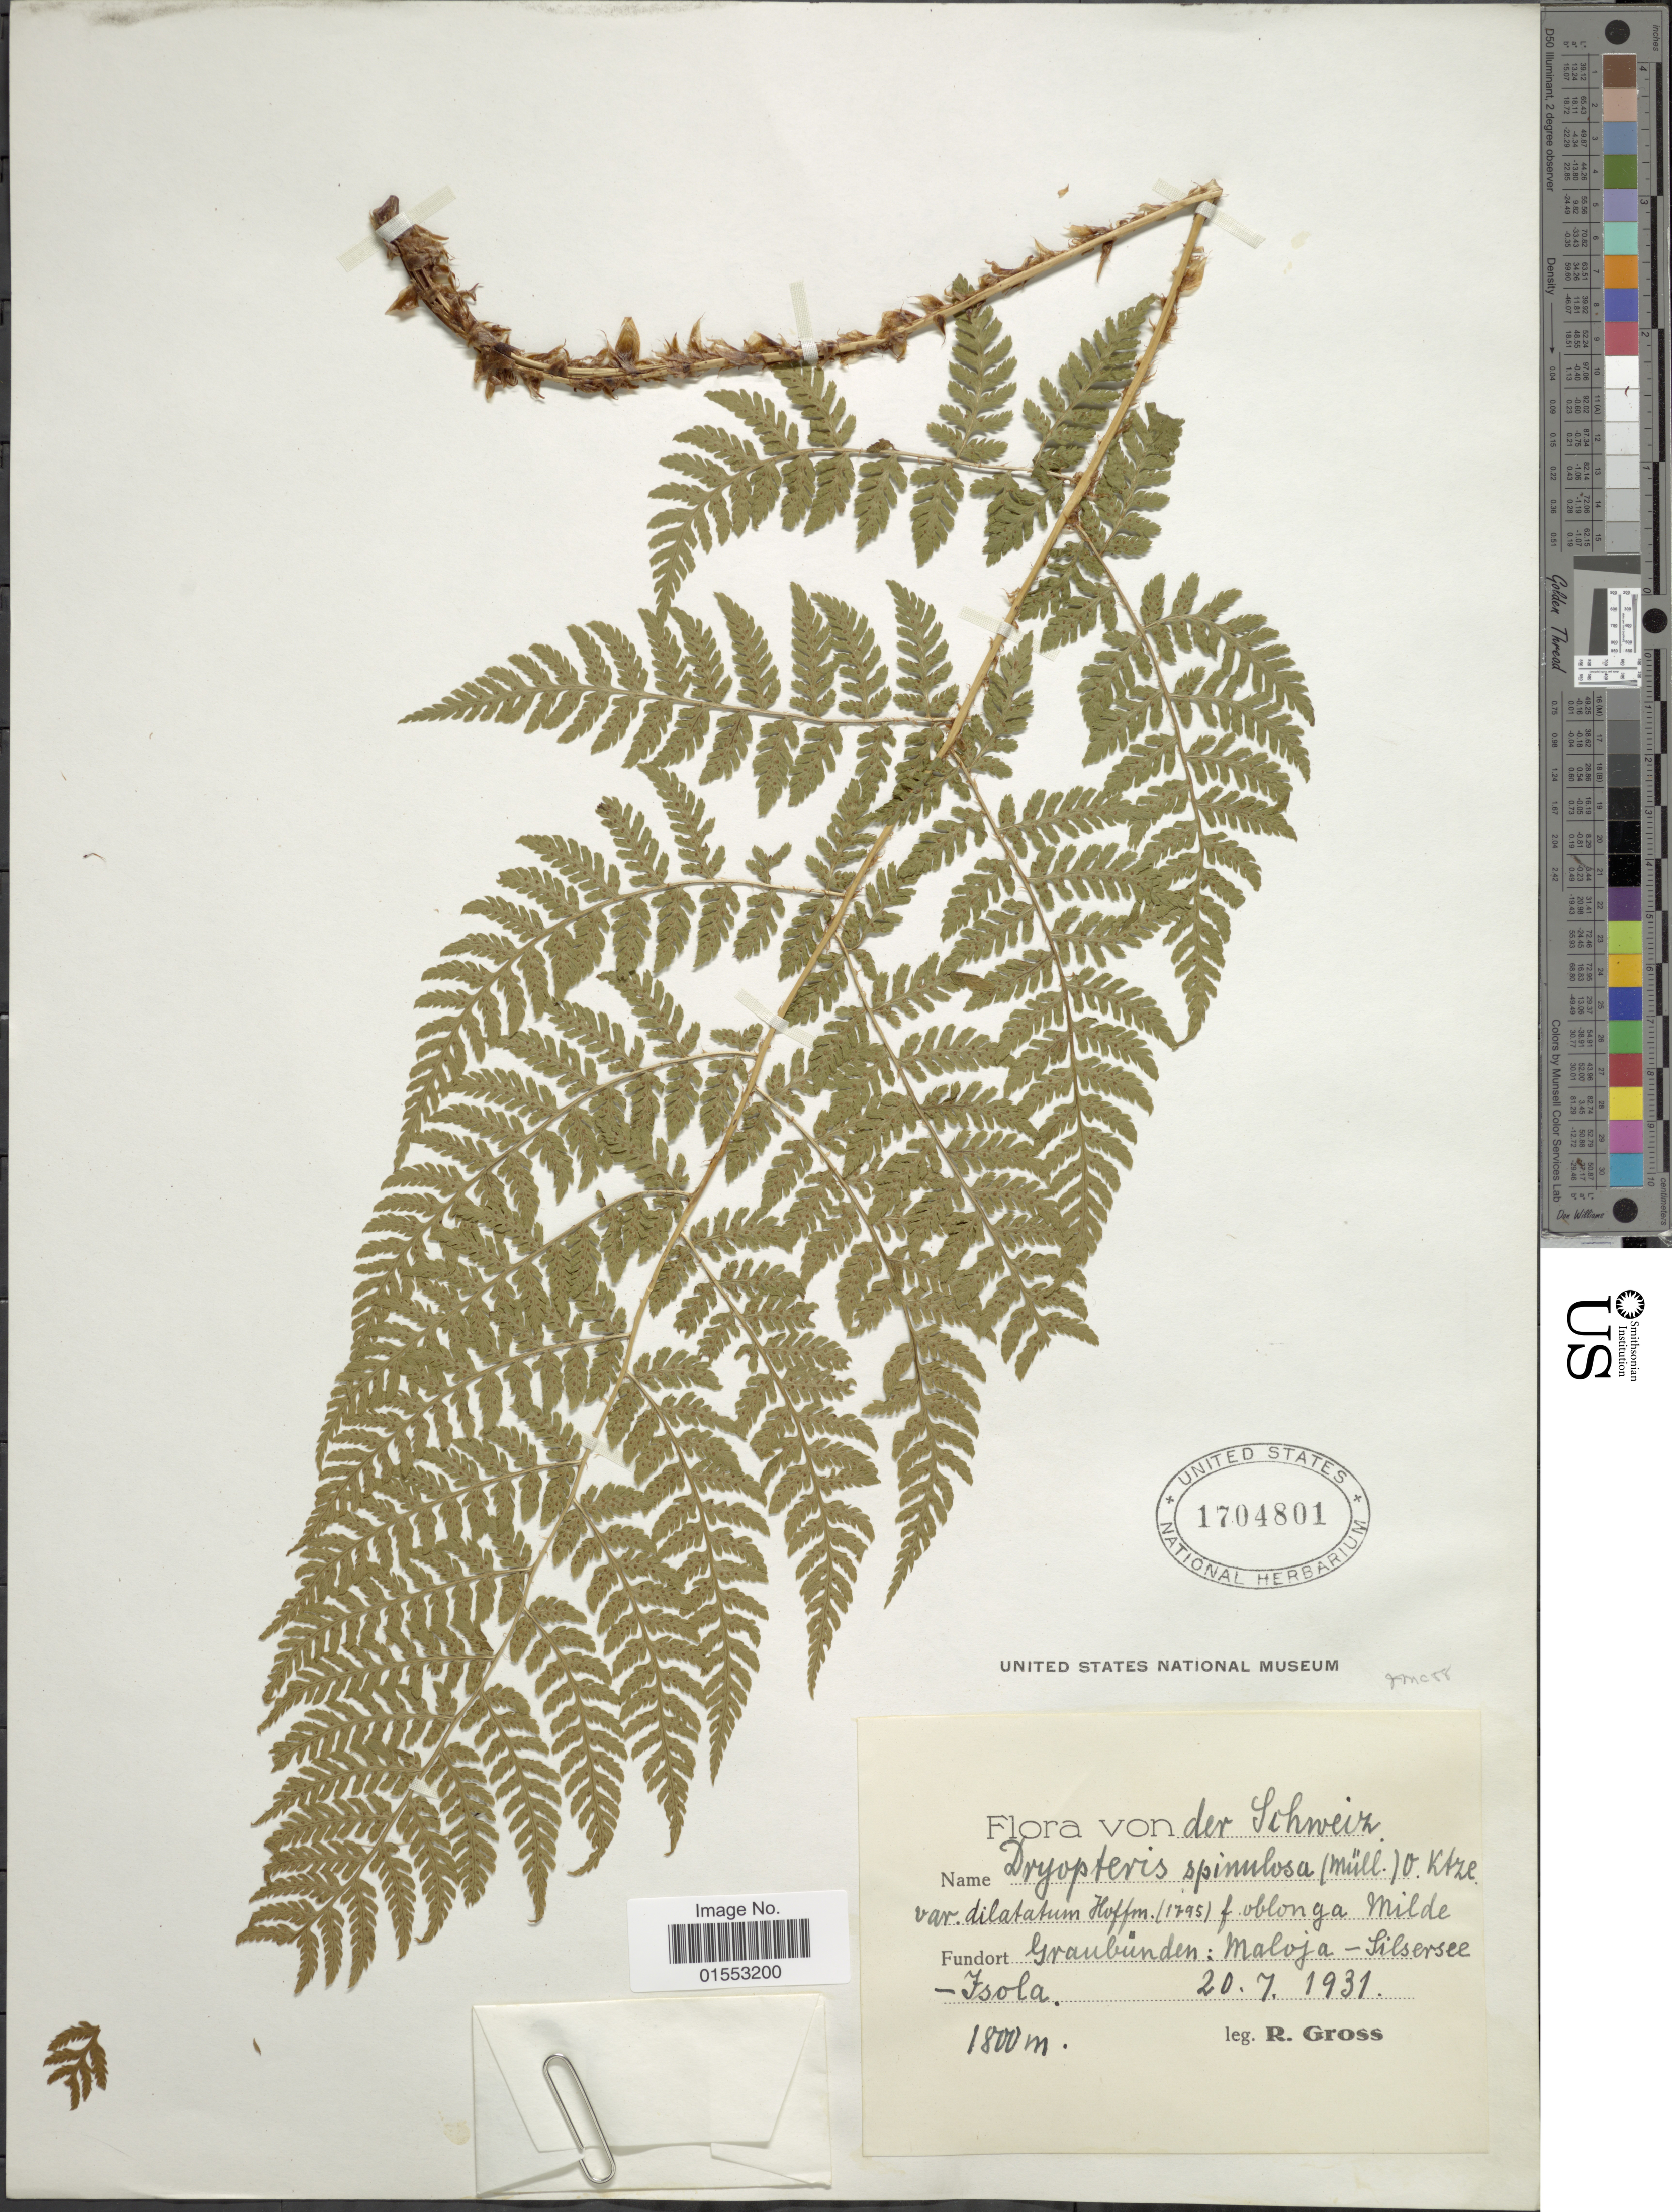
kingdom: Plantae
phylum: Tracheophyta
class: Polypodiopsida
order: Polypodiales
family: Dryopteridaceae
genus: Dryopteris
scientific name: Dryopteris dilatata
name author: (Hoffm.) A. Gray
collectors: R. Gross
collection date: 1931-07-20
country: Switzerland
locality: Granbunden: Maloja Silsersee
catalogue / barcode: US 1704801